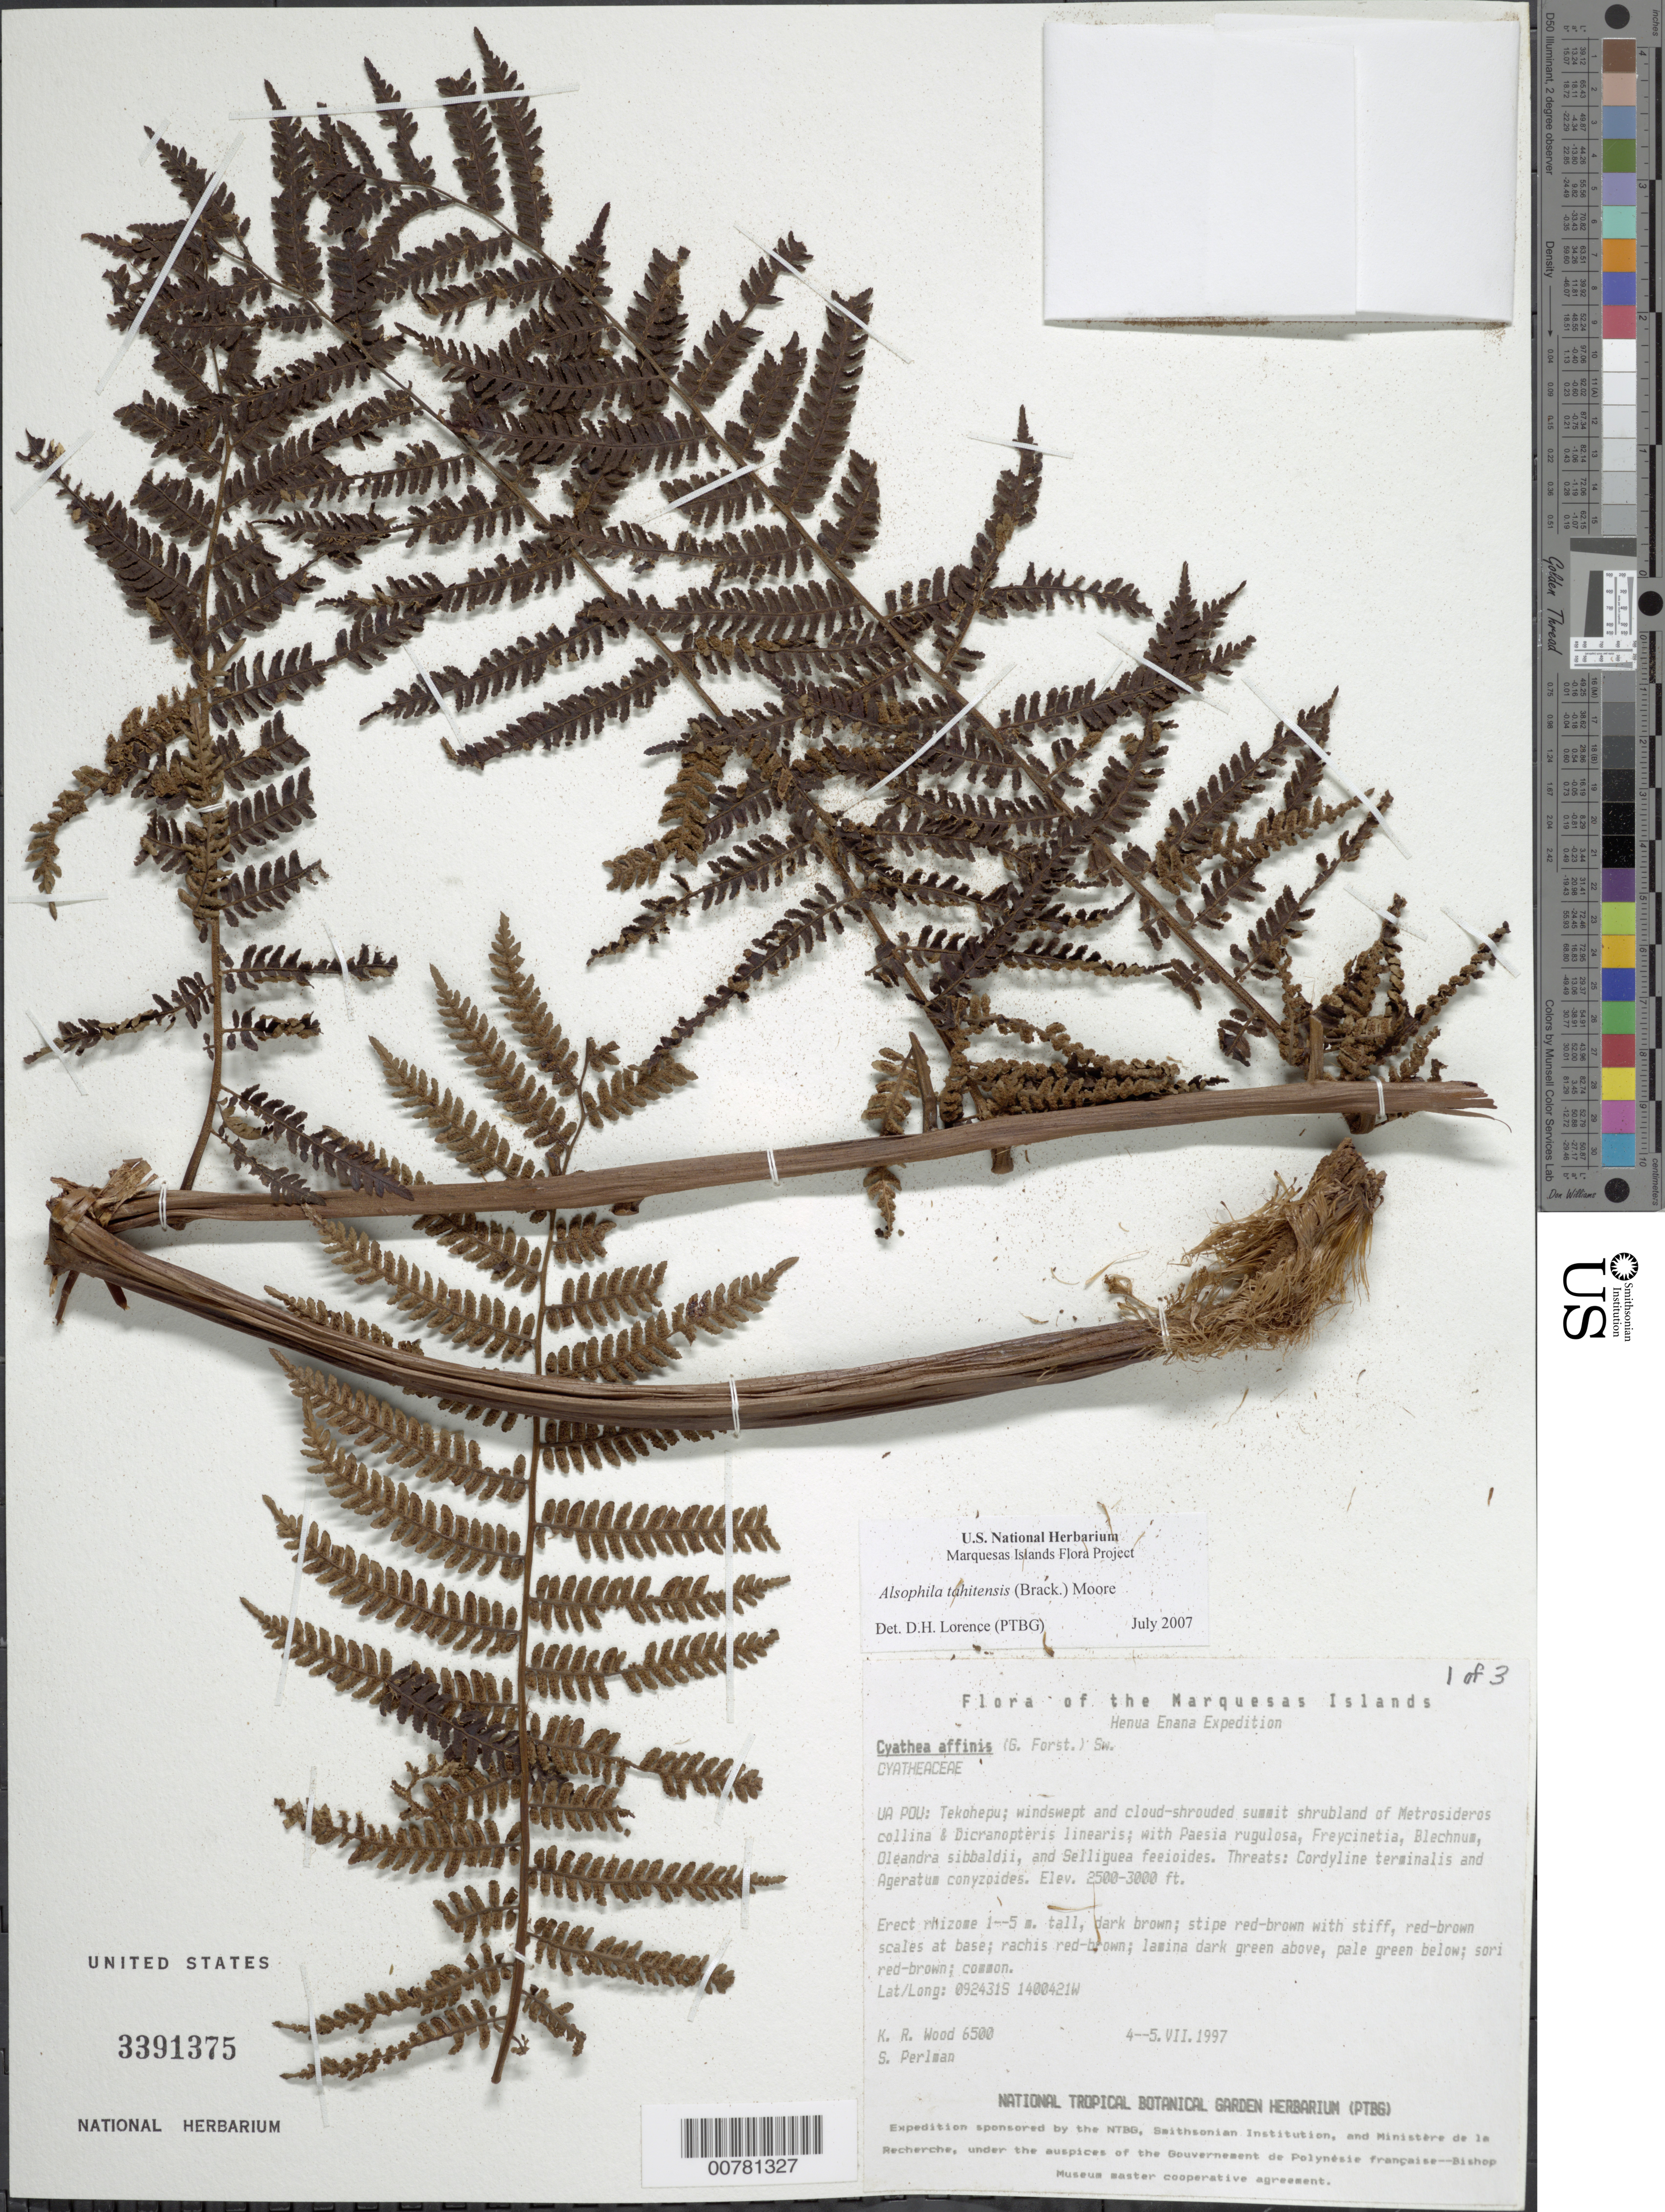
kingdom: Plantae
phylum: Tracheophyta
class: Polypodiopsida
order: Cyatheales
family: Cyatheaceae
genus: Alsophila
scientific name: Alsophila tahitensis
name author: Brack. in Wilkes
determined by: Lorence, David H., (PTBG), National Tropical Botanical Garden (UNITED STATES)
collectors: K. R. Wood & S. P. Perlman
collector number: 6500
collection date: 1997-07-04/1997-07-05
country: French Polynesia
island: Ua Pou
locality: Tekohepo, summit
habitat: Shrubland of Metrosideros collina - Dicranopteris linearis; windswept and cloud shrouded; common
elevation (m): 762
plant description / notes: Cordyline terminalis, Ageratum conyzoides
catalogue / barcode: US 3391375